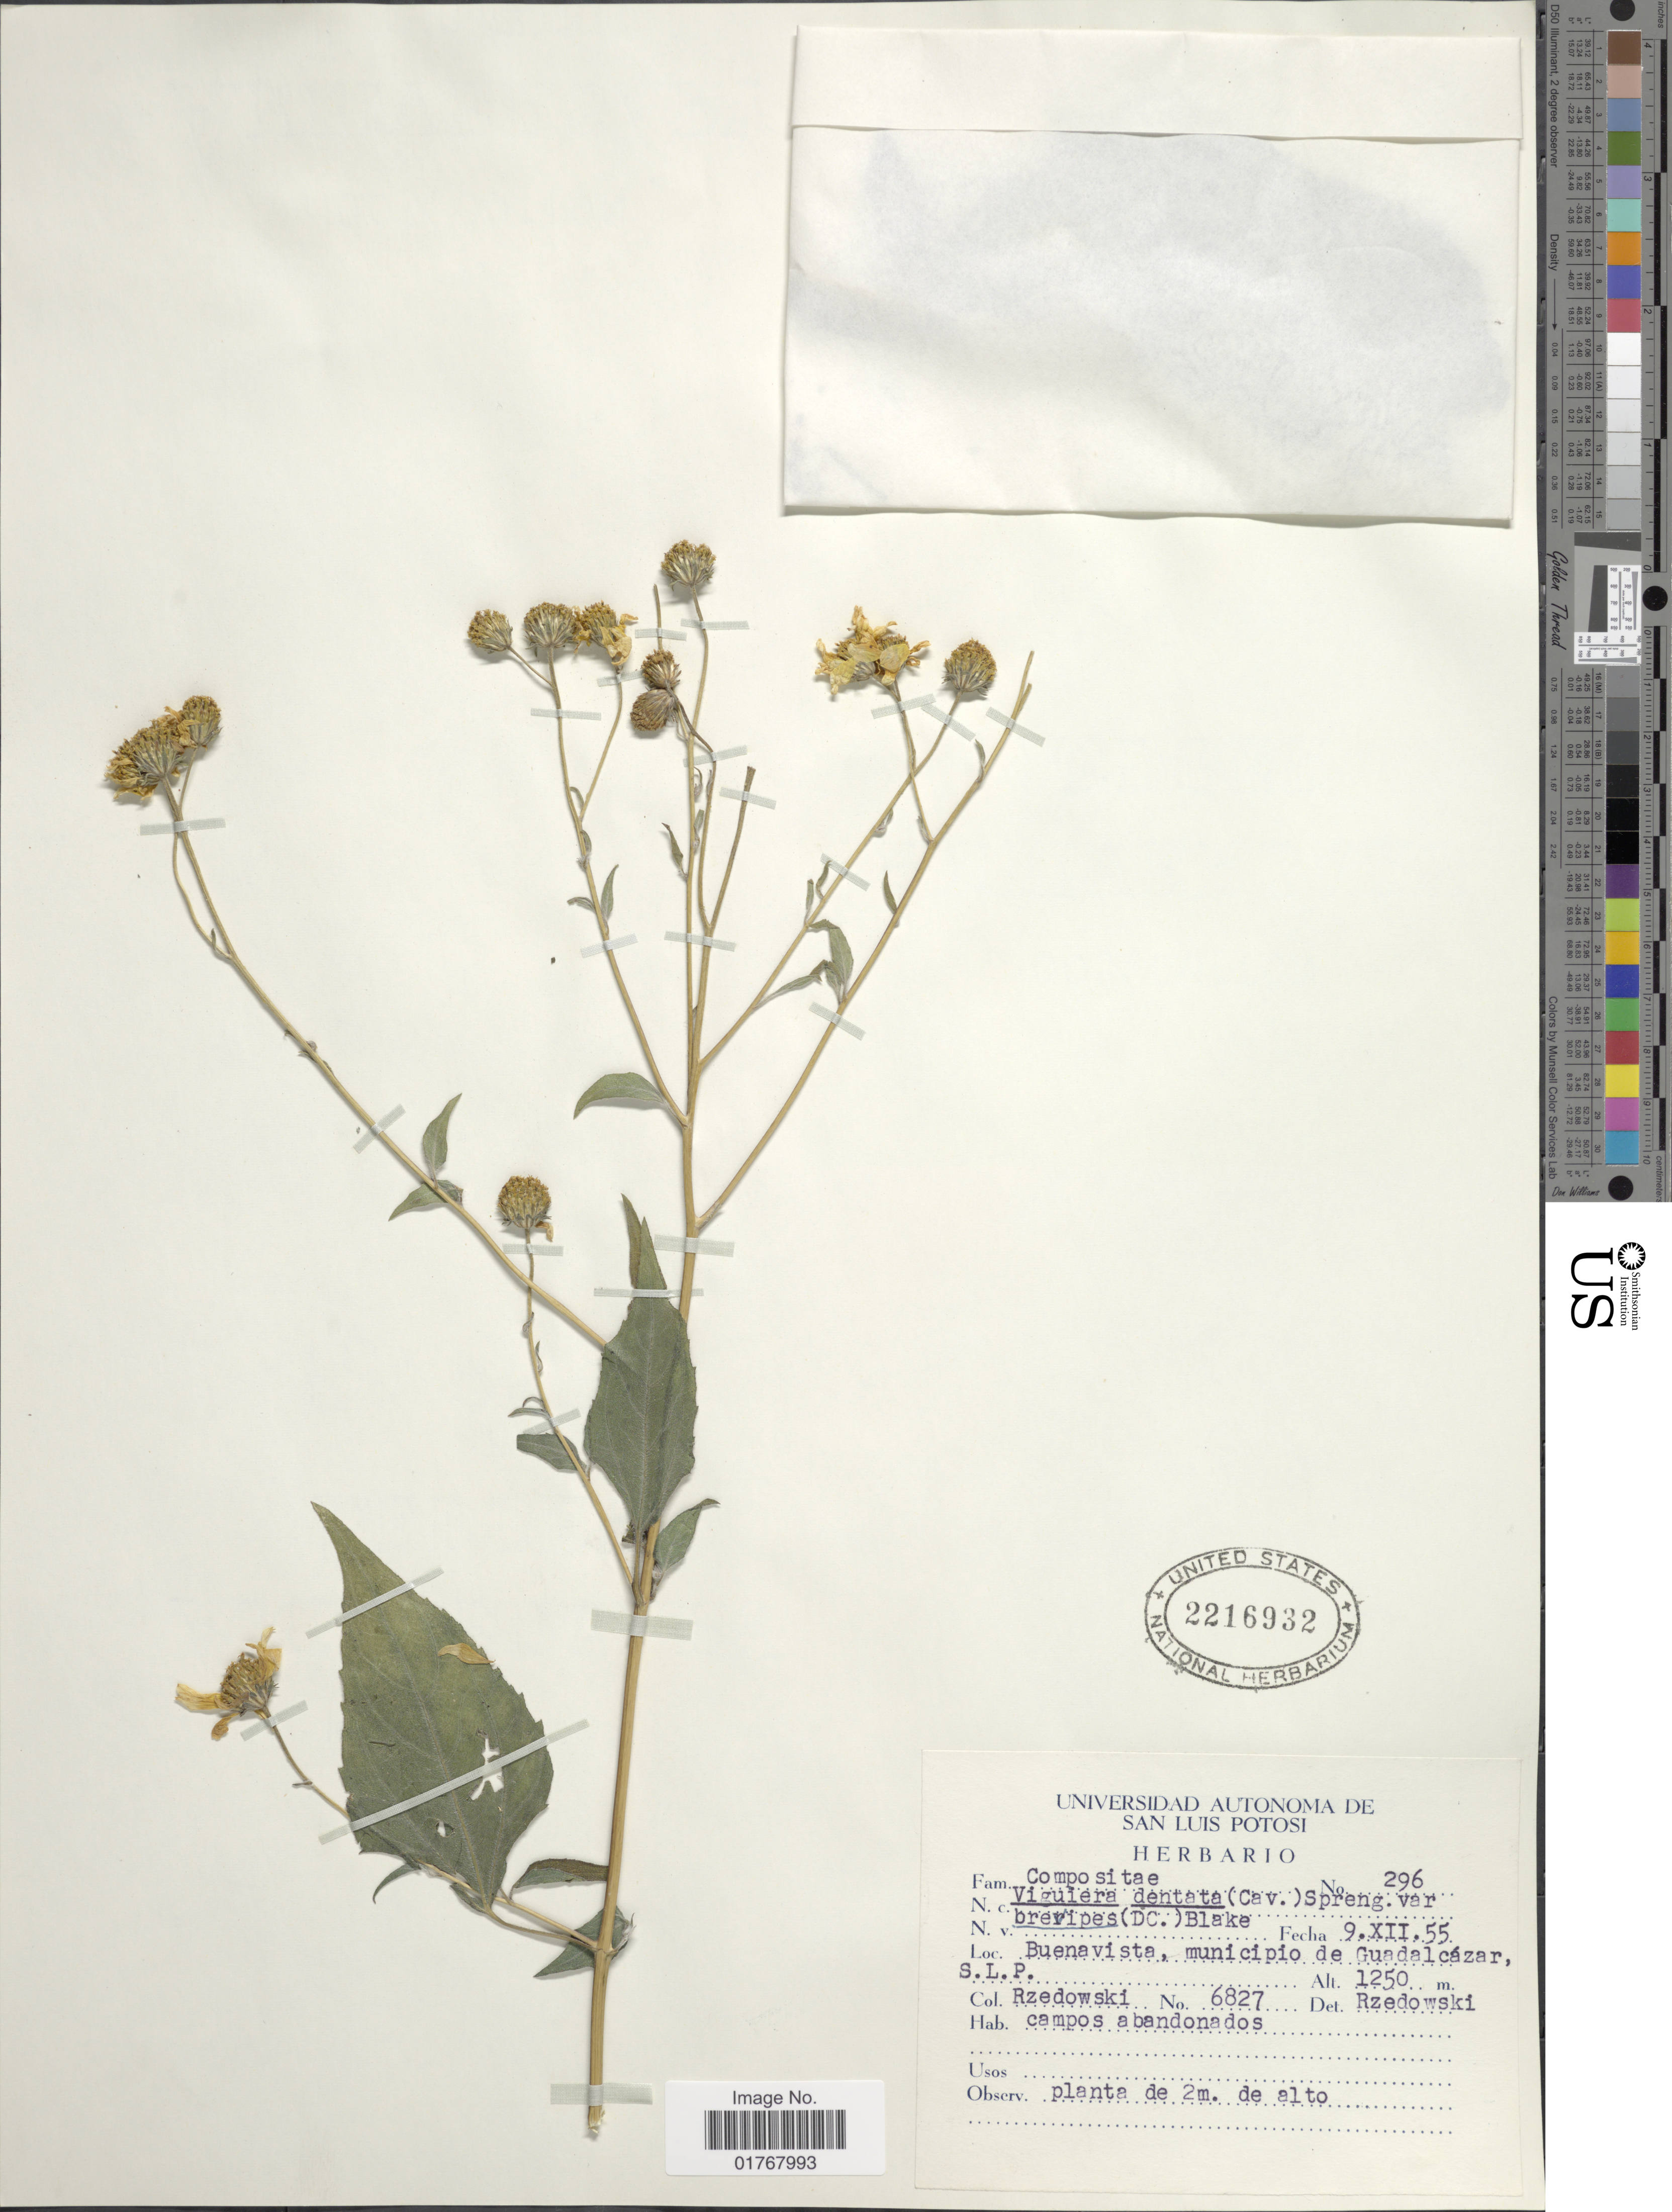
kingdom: Plantae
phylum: Tracheophyta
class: Magnoliopsida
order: Asterales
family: Asteraceae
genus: Viguiera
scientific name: Viguiera dentata var. brevipes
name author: (DC.) S.F. Blake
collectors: Rzedowski, --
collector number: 6827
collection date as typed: Transcribed d/m/y: 9/12/55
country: Mexico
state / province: San Luis Potosí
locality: Buenavista, municipio de Guadalcázar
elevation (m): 1250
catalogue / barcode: US 2216932